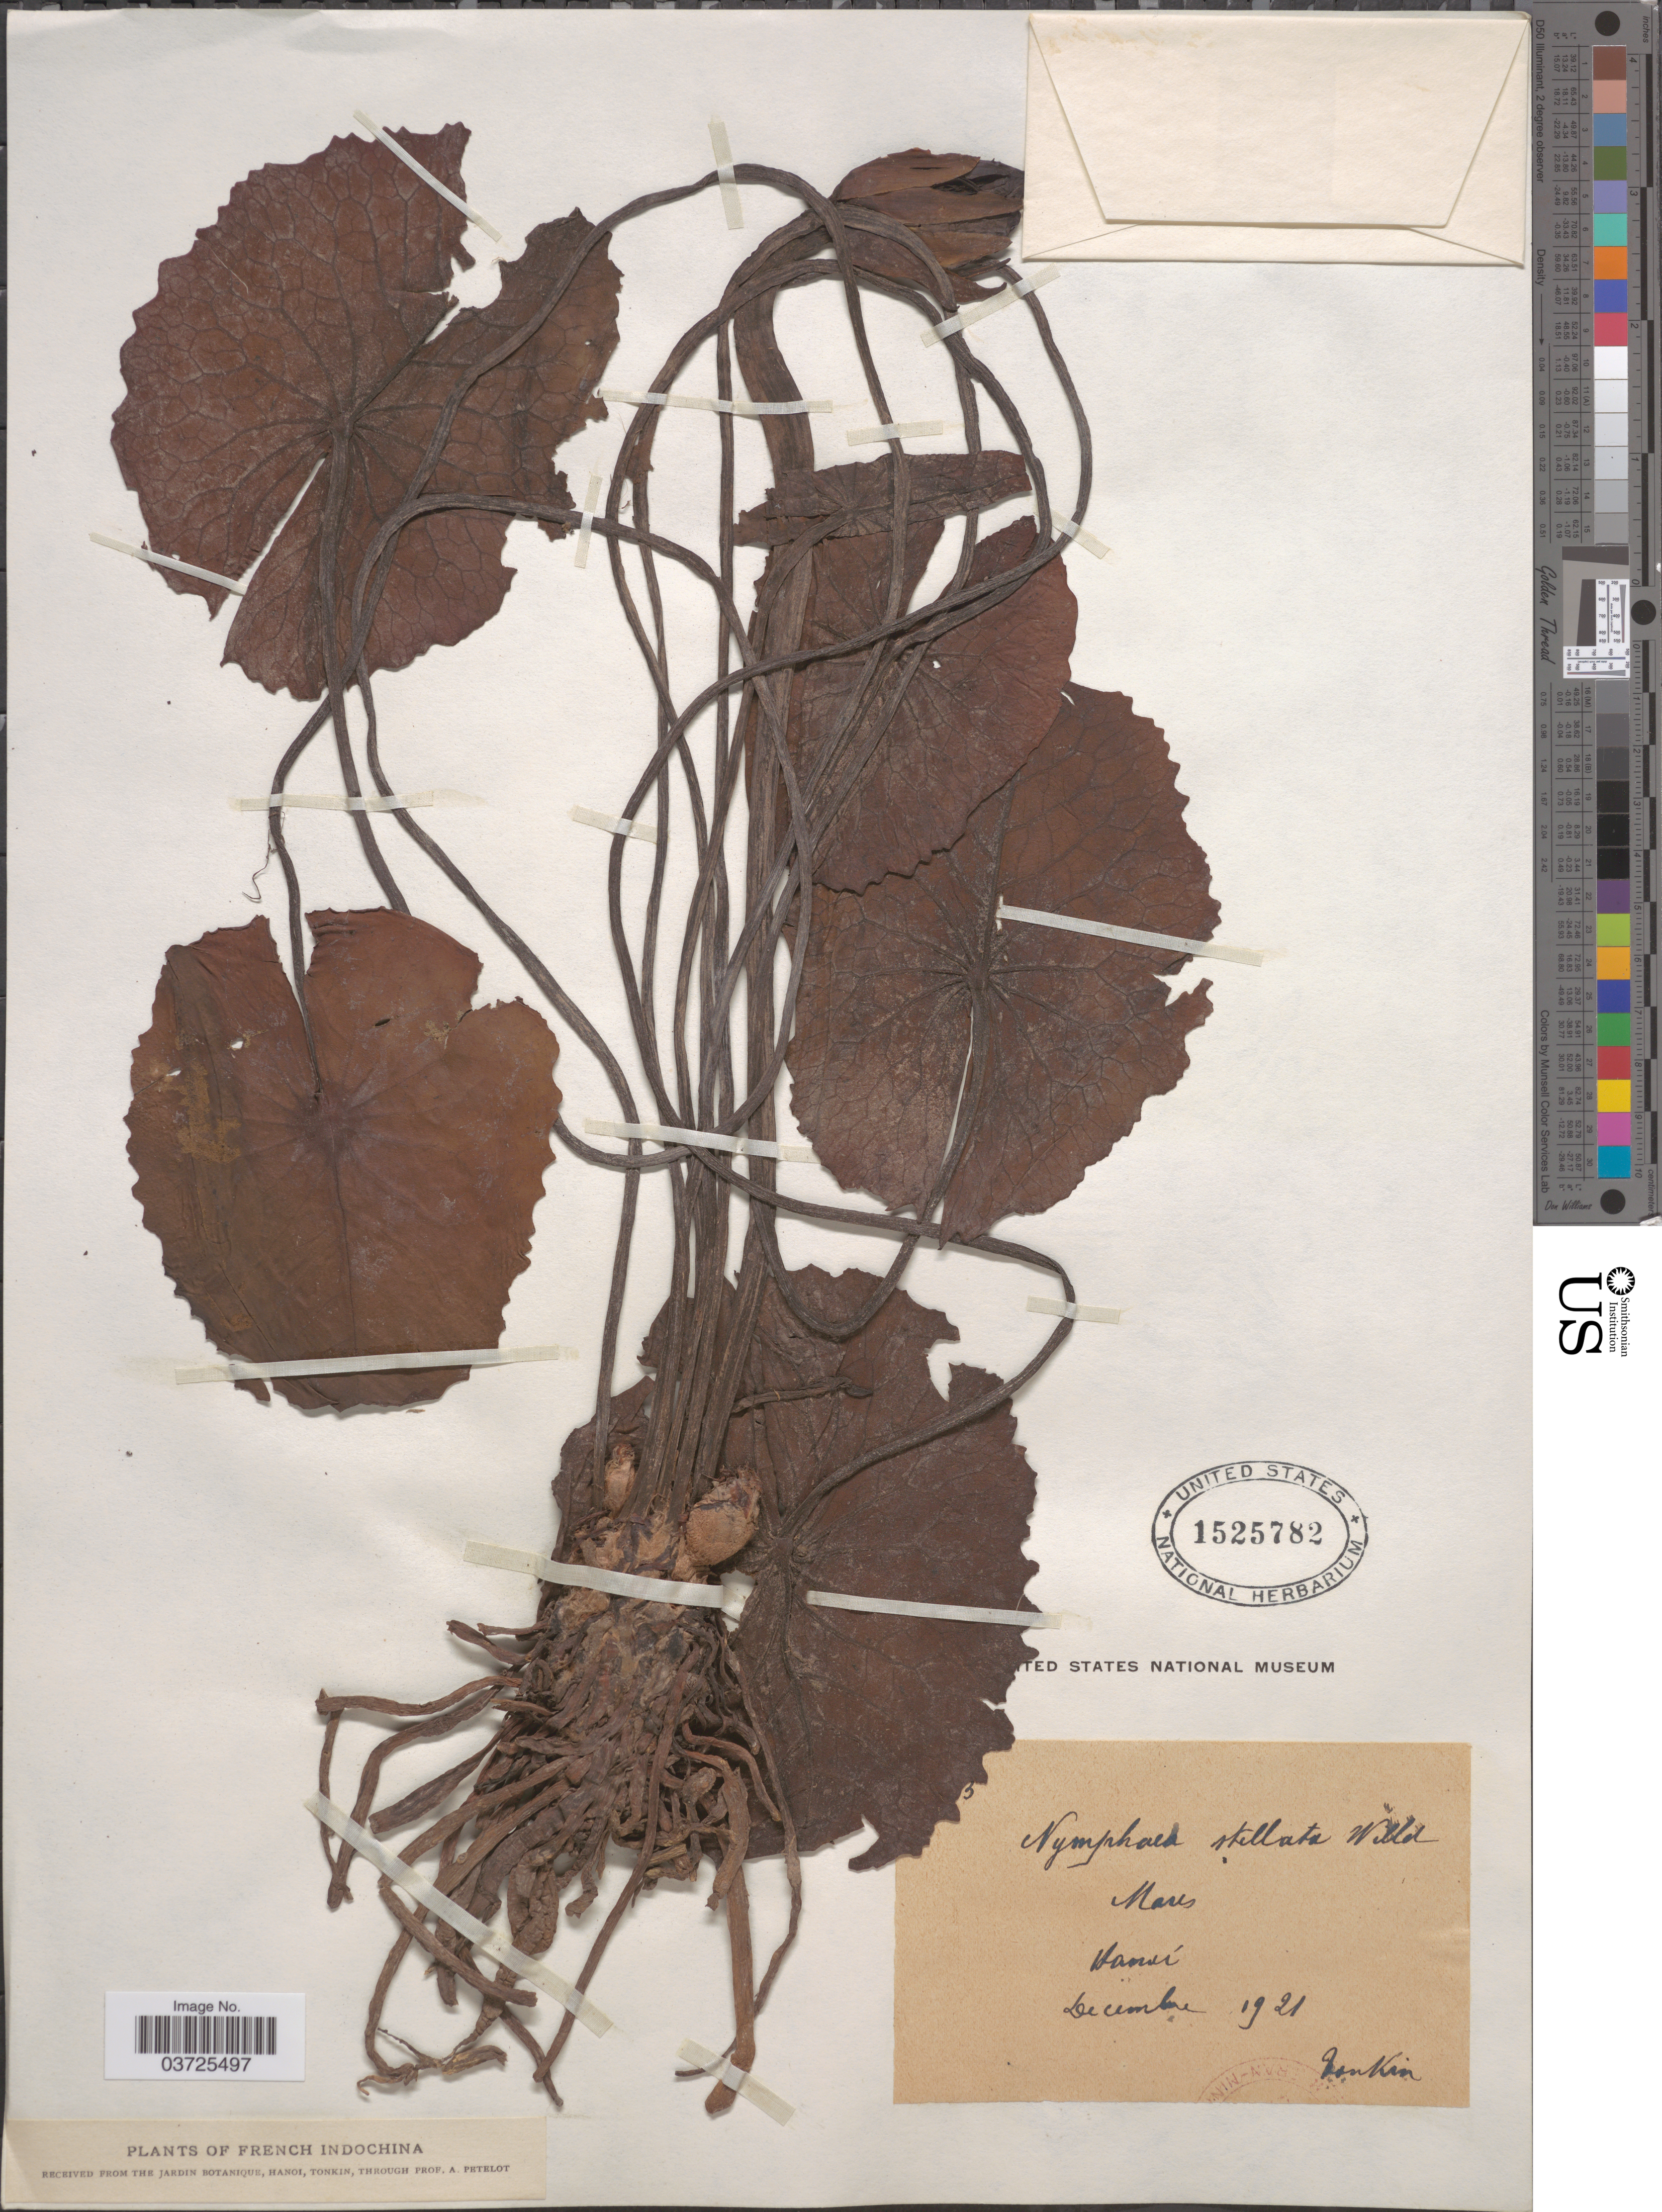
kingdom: Plantae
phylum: Tracheophyta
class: Magnoliopsida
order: Nymphaeales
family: Nymphaeaceae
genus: Nymphaea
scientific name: Nymphaea stellata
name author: Willd.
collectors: P. A. Pételot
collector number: !3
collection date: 1921-12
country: Vietnam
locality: French Indochina. Hanoi.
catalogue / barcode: US 1525782